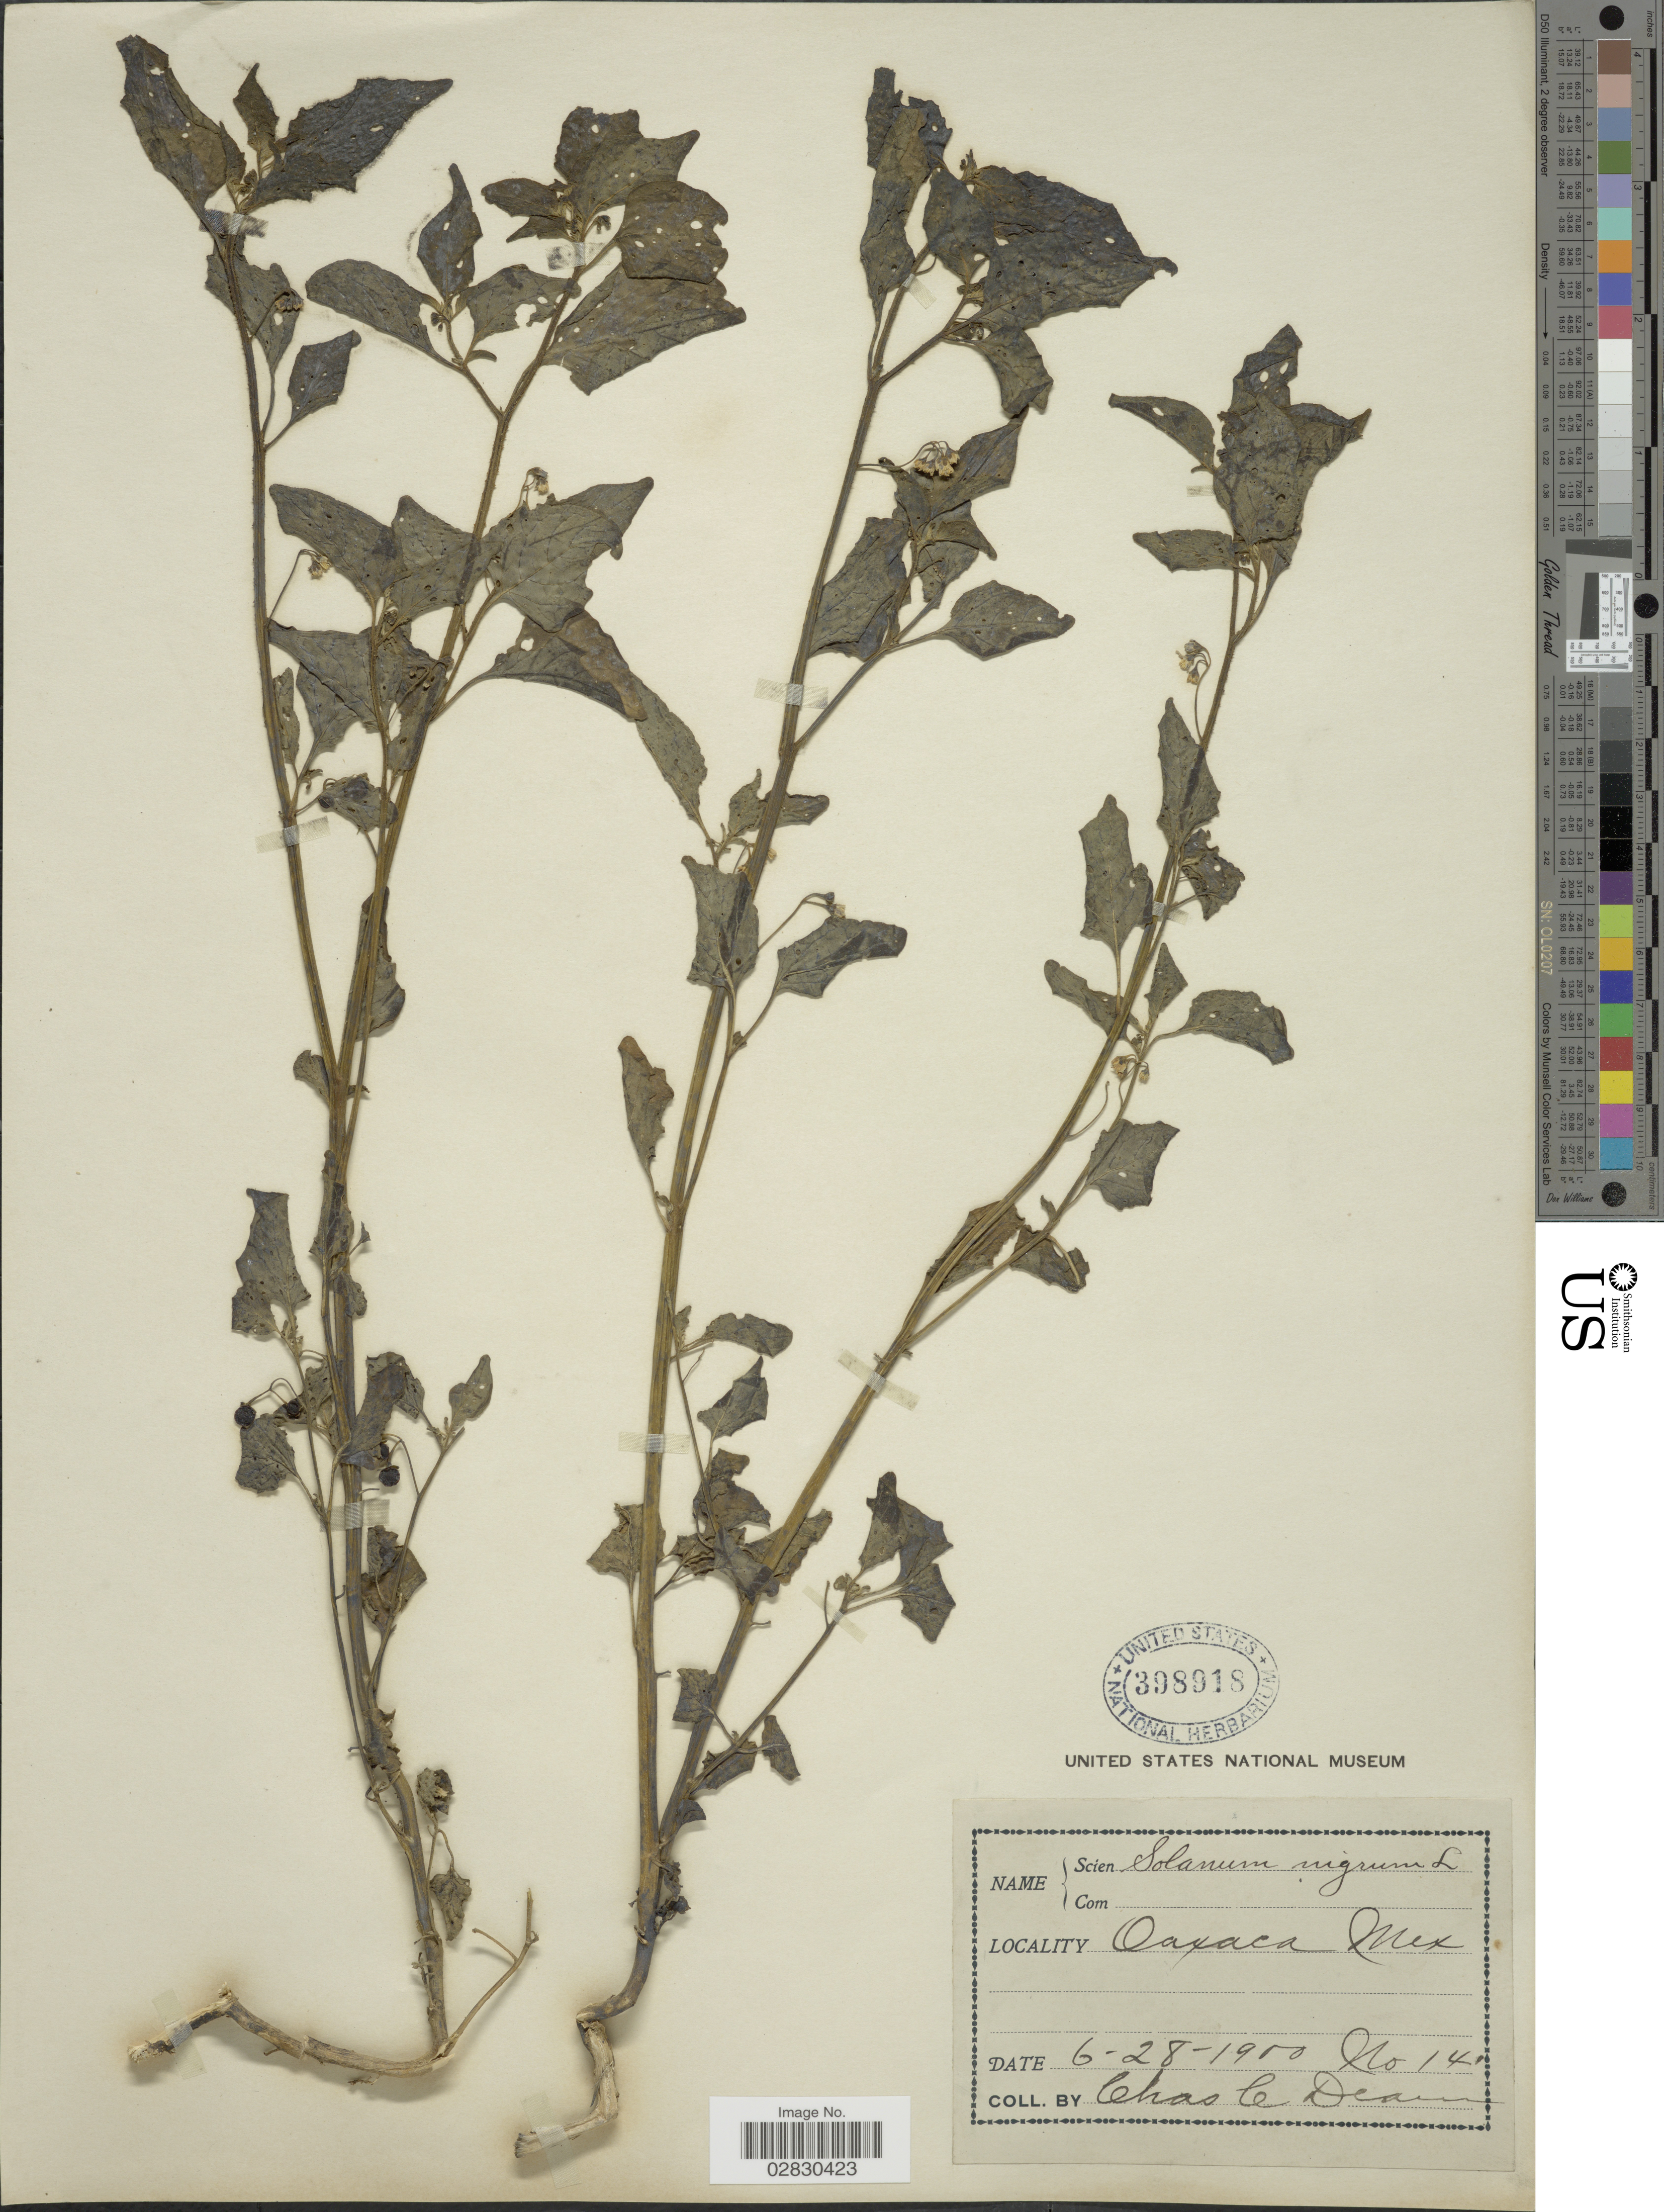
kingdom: Plantae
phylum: Tracheophyta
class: Magnoliopsida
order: Solanales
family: Solanaceae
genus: Solanum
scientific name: Solanum nigrescens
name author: M. Martens & Galeotti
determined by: Knapp, S. D.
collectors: C. C. Deam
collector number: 14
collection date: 1900-06-28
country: Mexico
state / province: Oaxaca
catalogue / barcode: US 398918